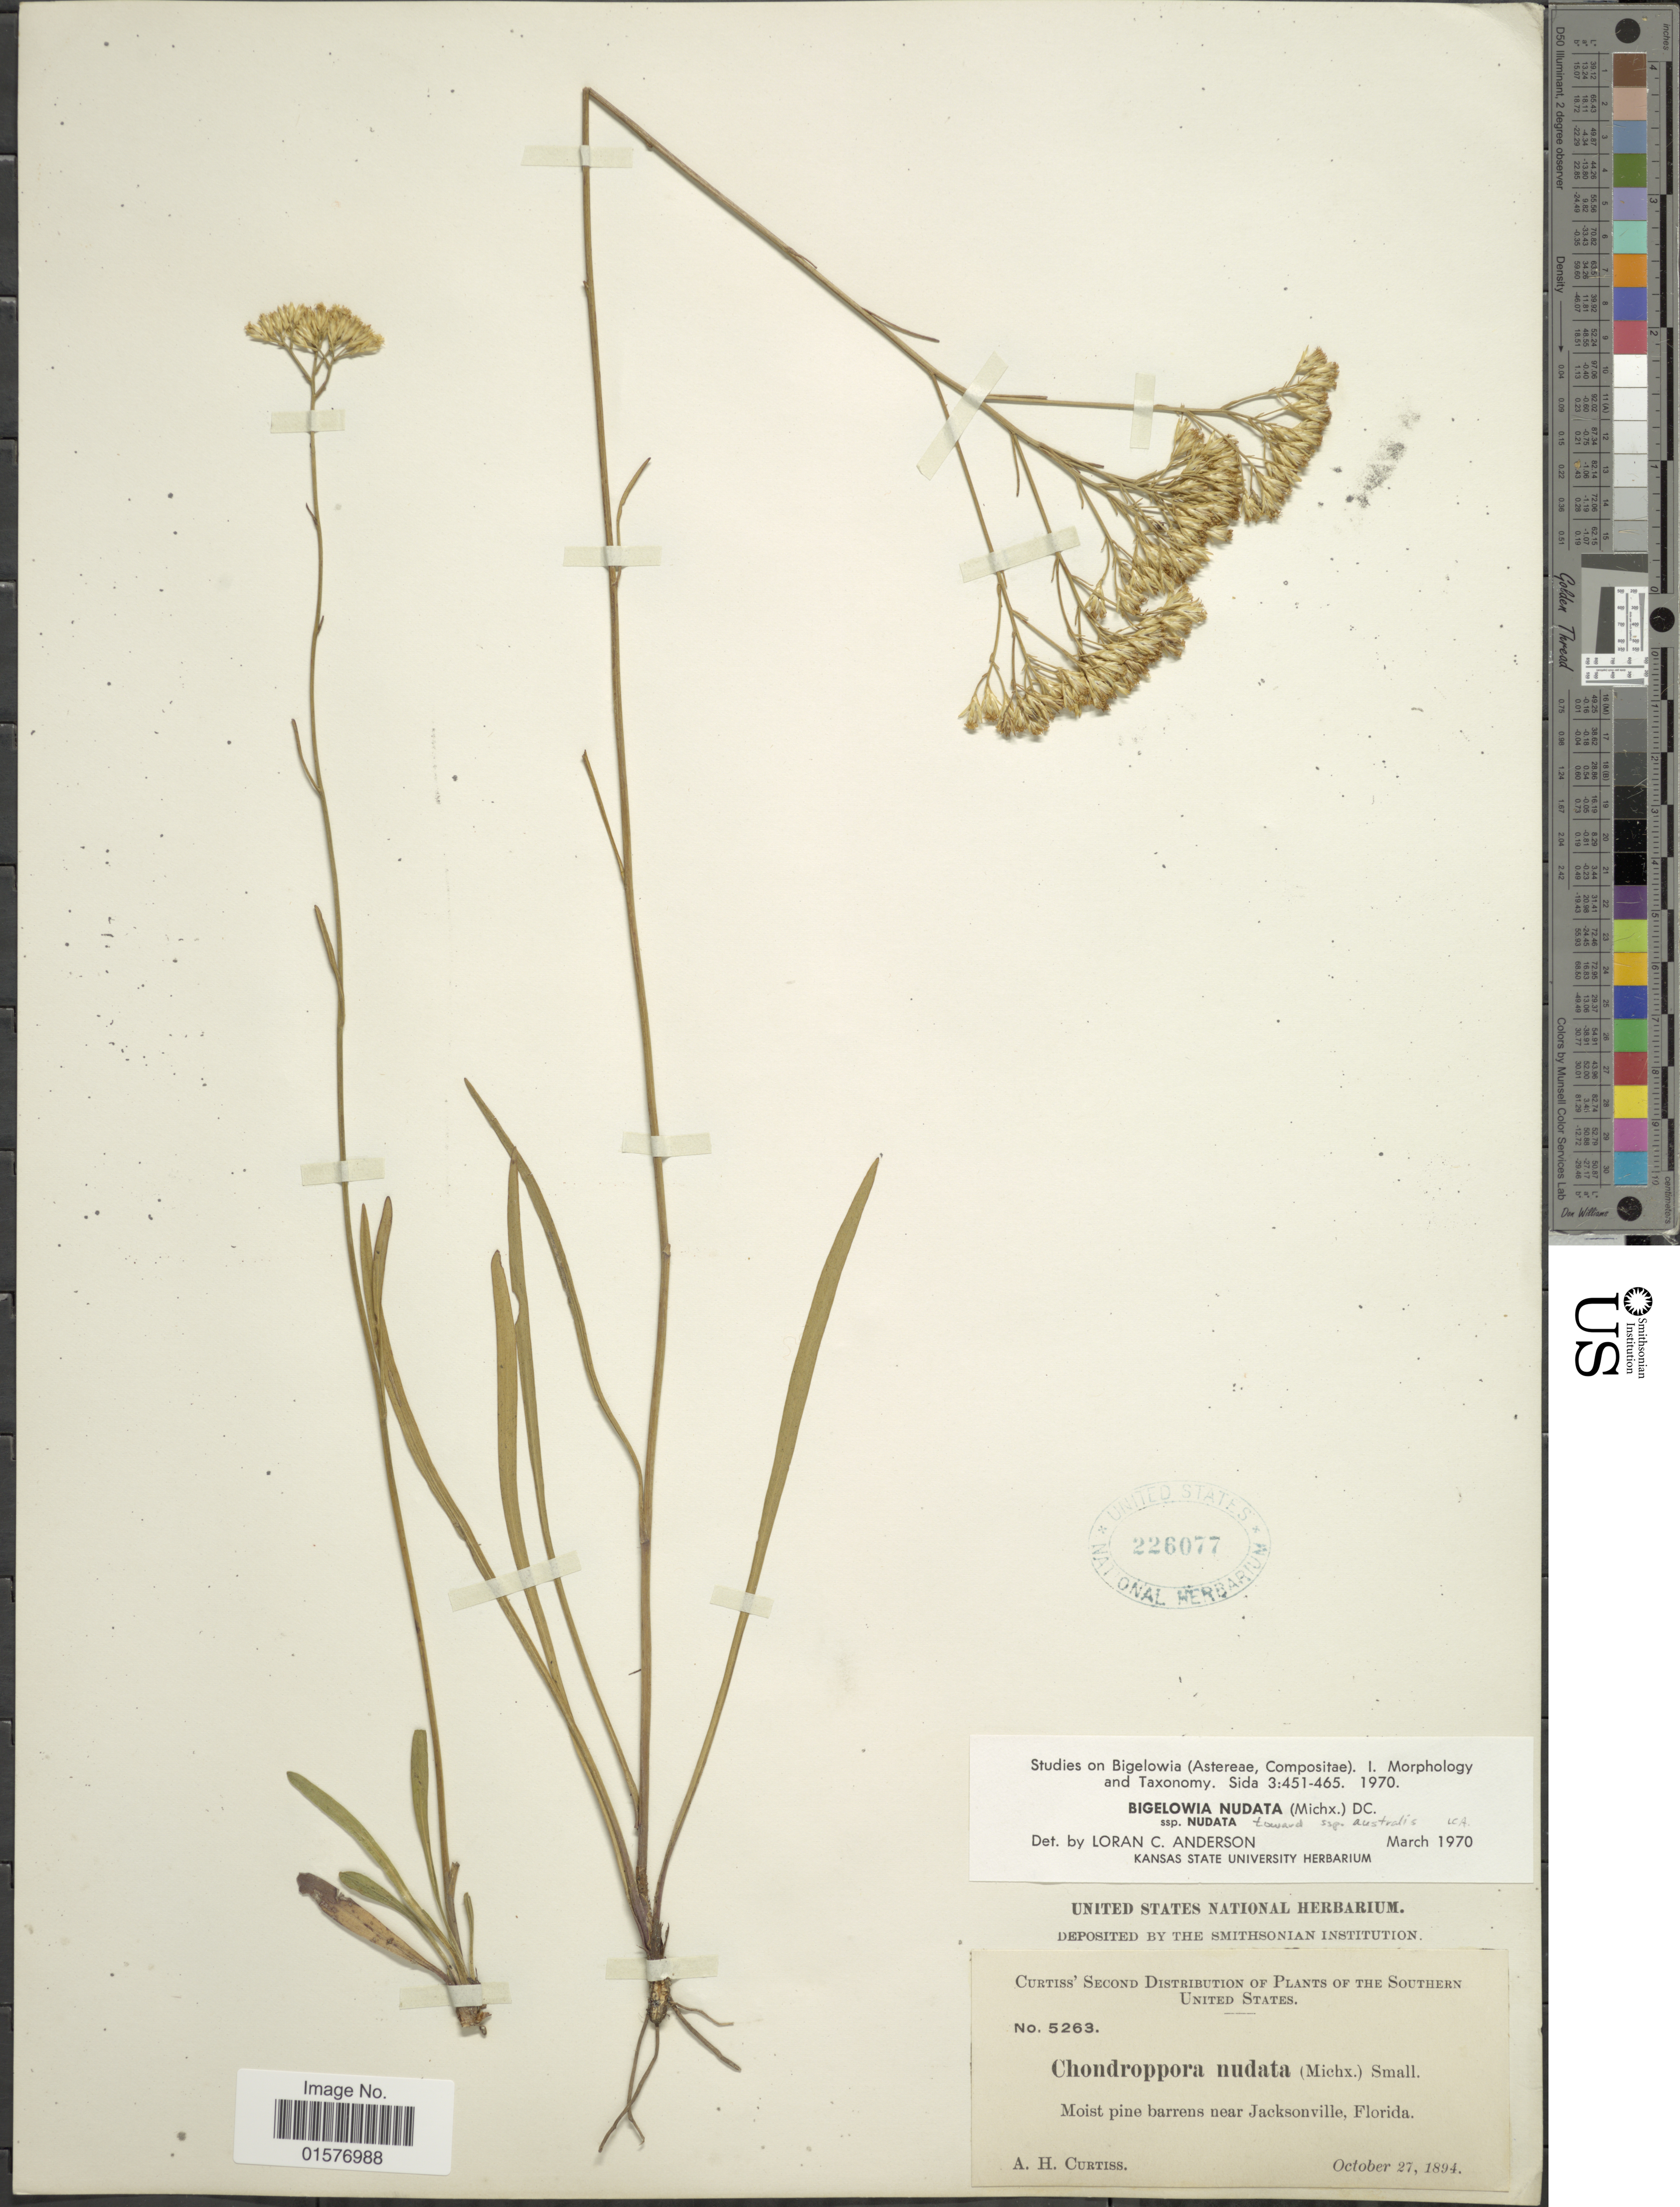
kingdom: Plantae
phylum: Tracheophyta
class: Magnoliopsida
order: Asterales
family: Asteraceae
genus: Bigelowia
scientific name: Bigelowia nudata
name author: (Michx.) DC.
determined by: Urbatsch, Lowell E., Curator (LSU), Louisiana State University (UNITED STATES)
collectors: A. H. Curtiss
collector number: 5263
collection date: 1894-10-27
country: United States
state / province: Florida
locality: Moist pine barrems near Jacksonville,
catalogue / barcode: US 226077